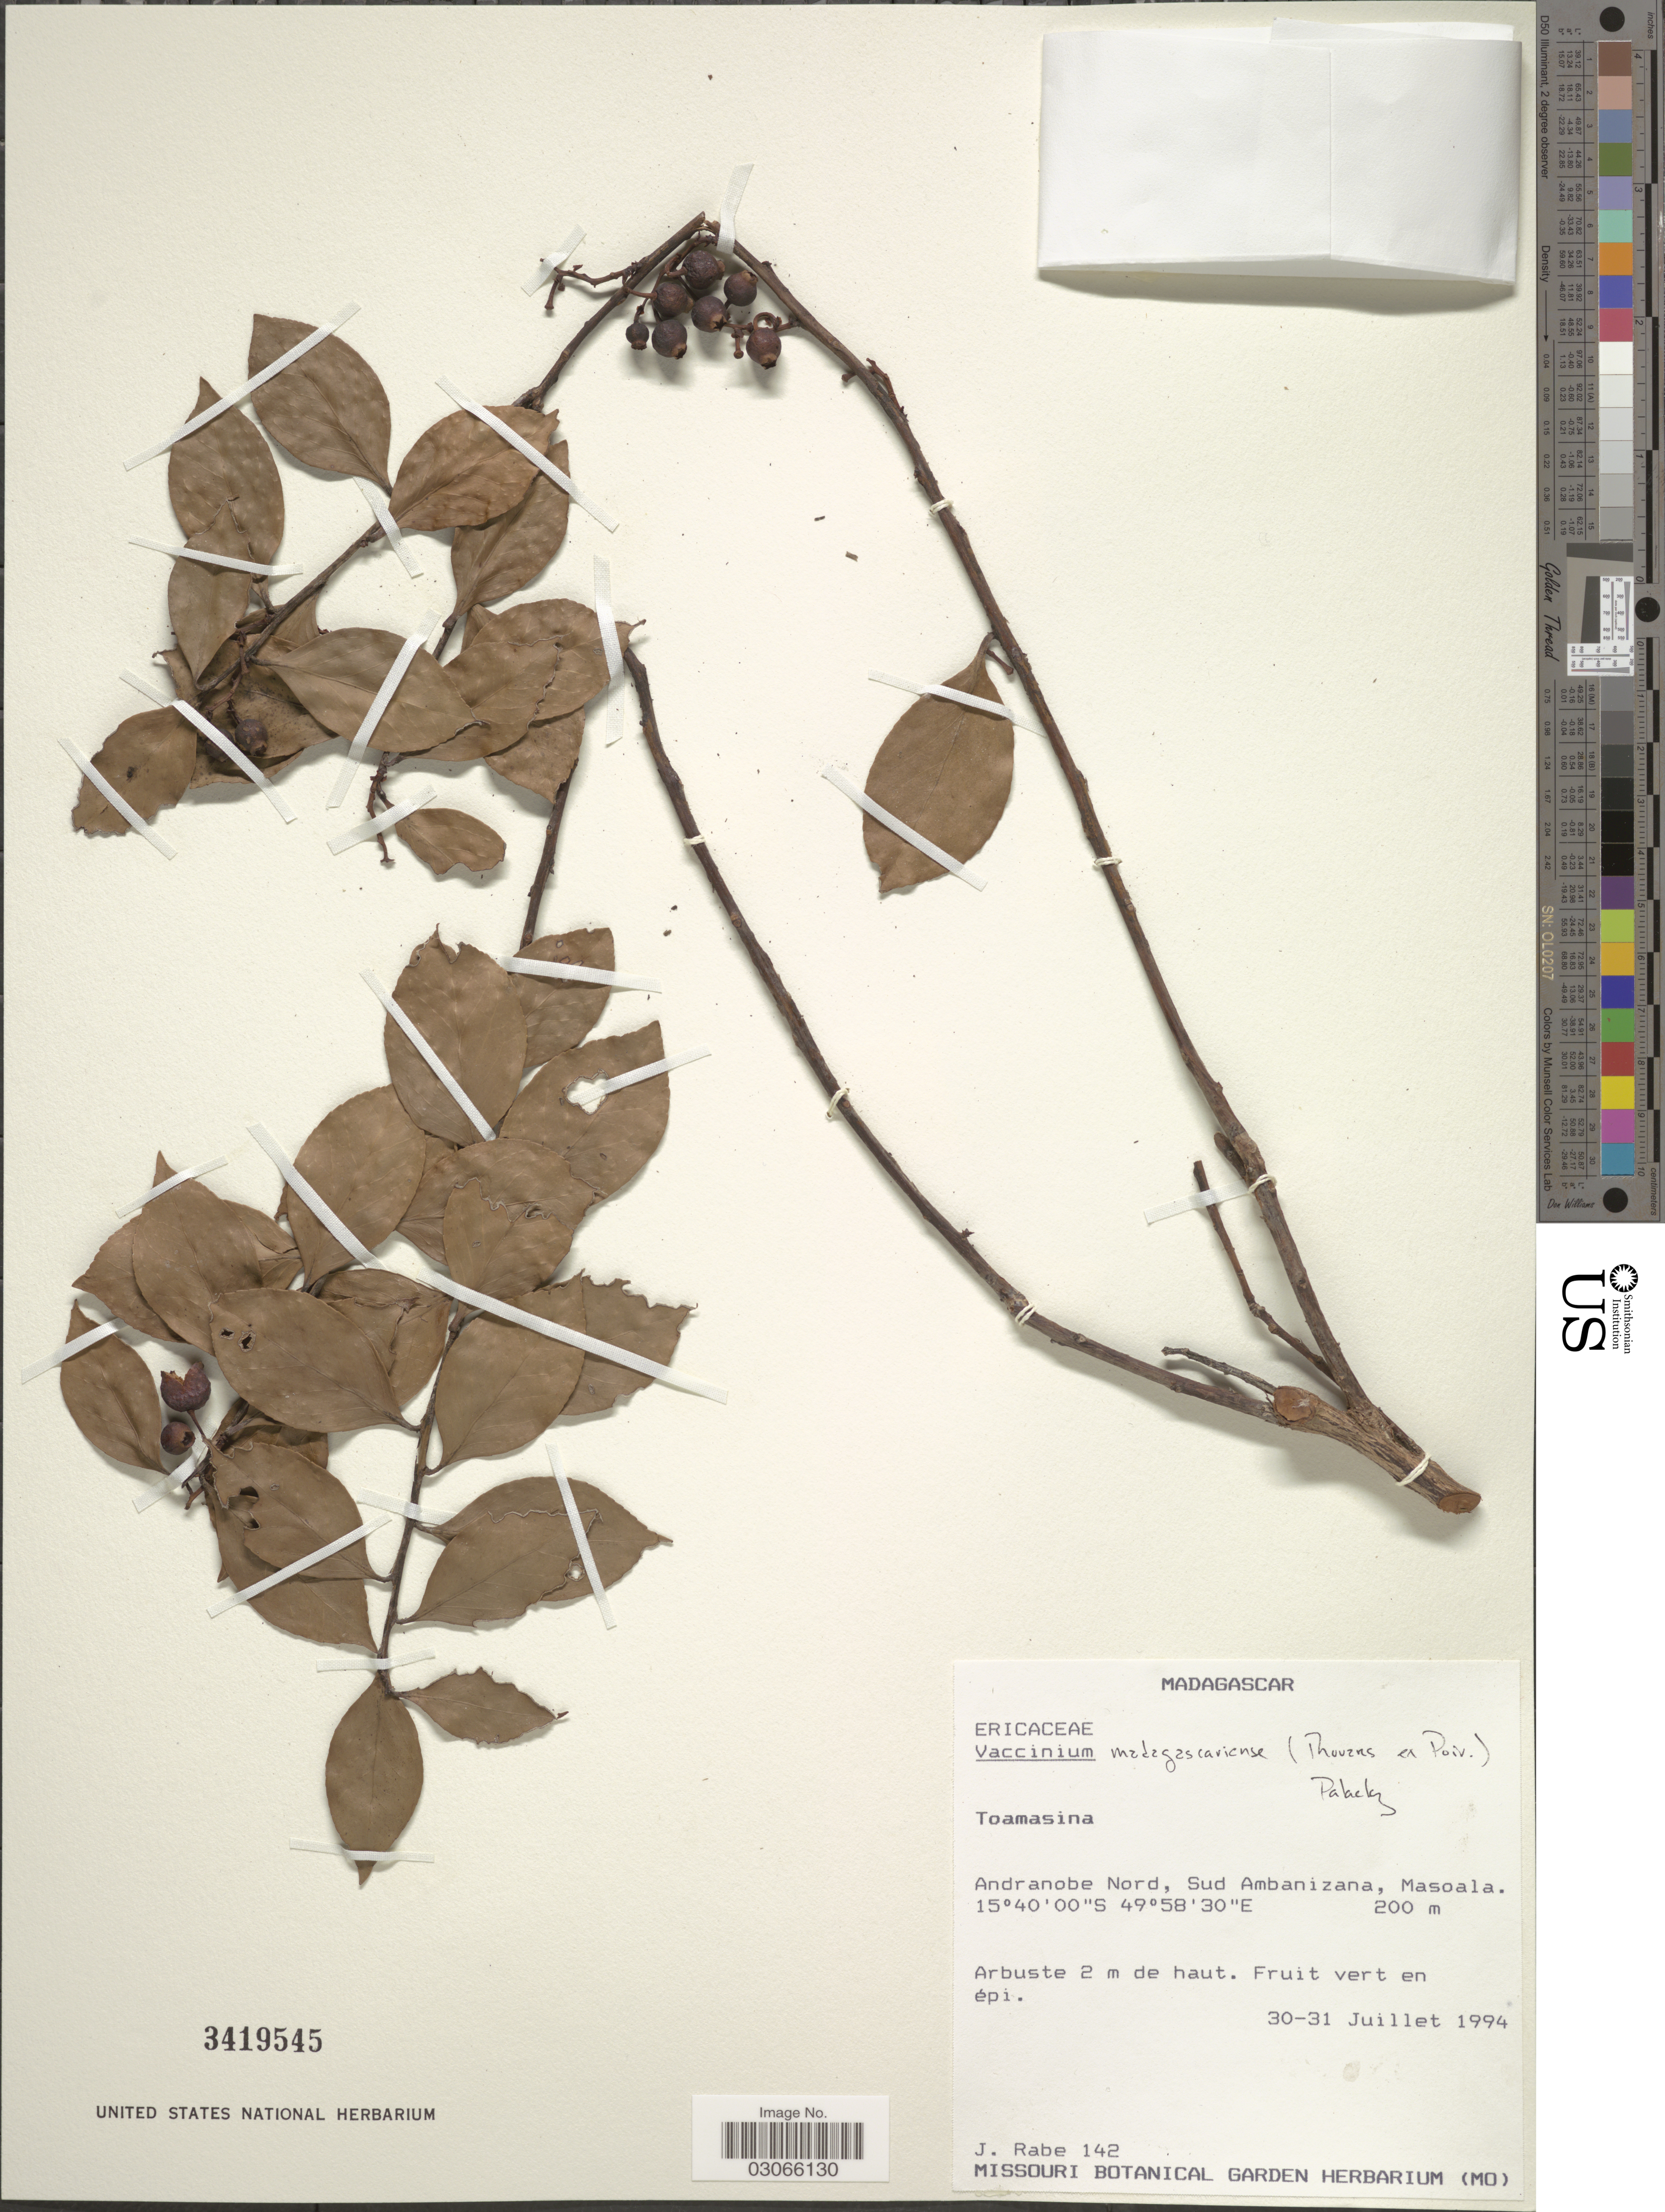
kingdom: Plantae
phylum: Tracheophyta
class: Magnoliopsida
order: Ericales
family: Ericaceae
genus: Vaccinium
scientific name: Vaccinium madagascariense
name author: (Thou. ex Poir.) Sleumer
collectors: J. Rabe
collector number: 142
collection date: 1994-07-30/1994-07-31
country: Madagascar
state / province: Analanjirofo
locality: Andranobe Nord, Sud Ambanizana, Masoala.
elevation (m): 200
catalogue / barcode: US 3419545